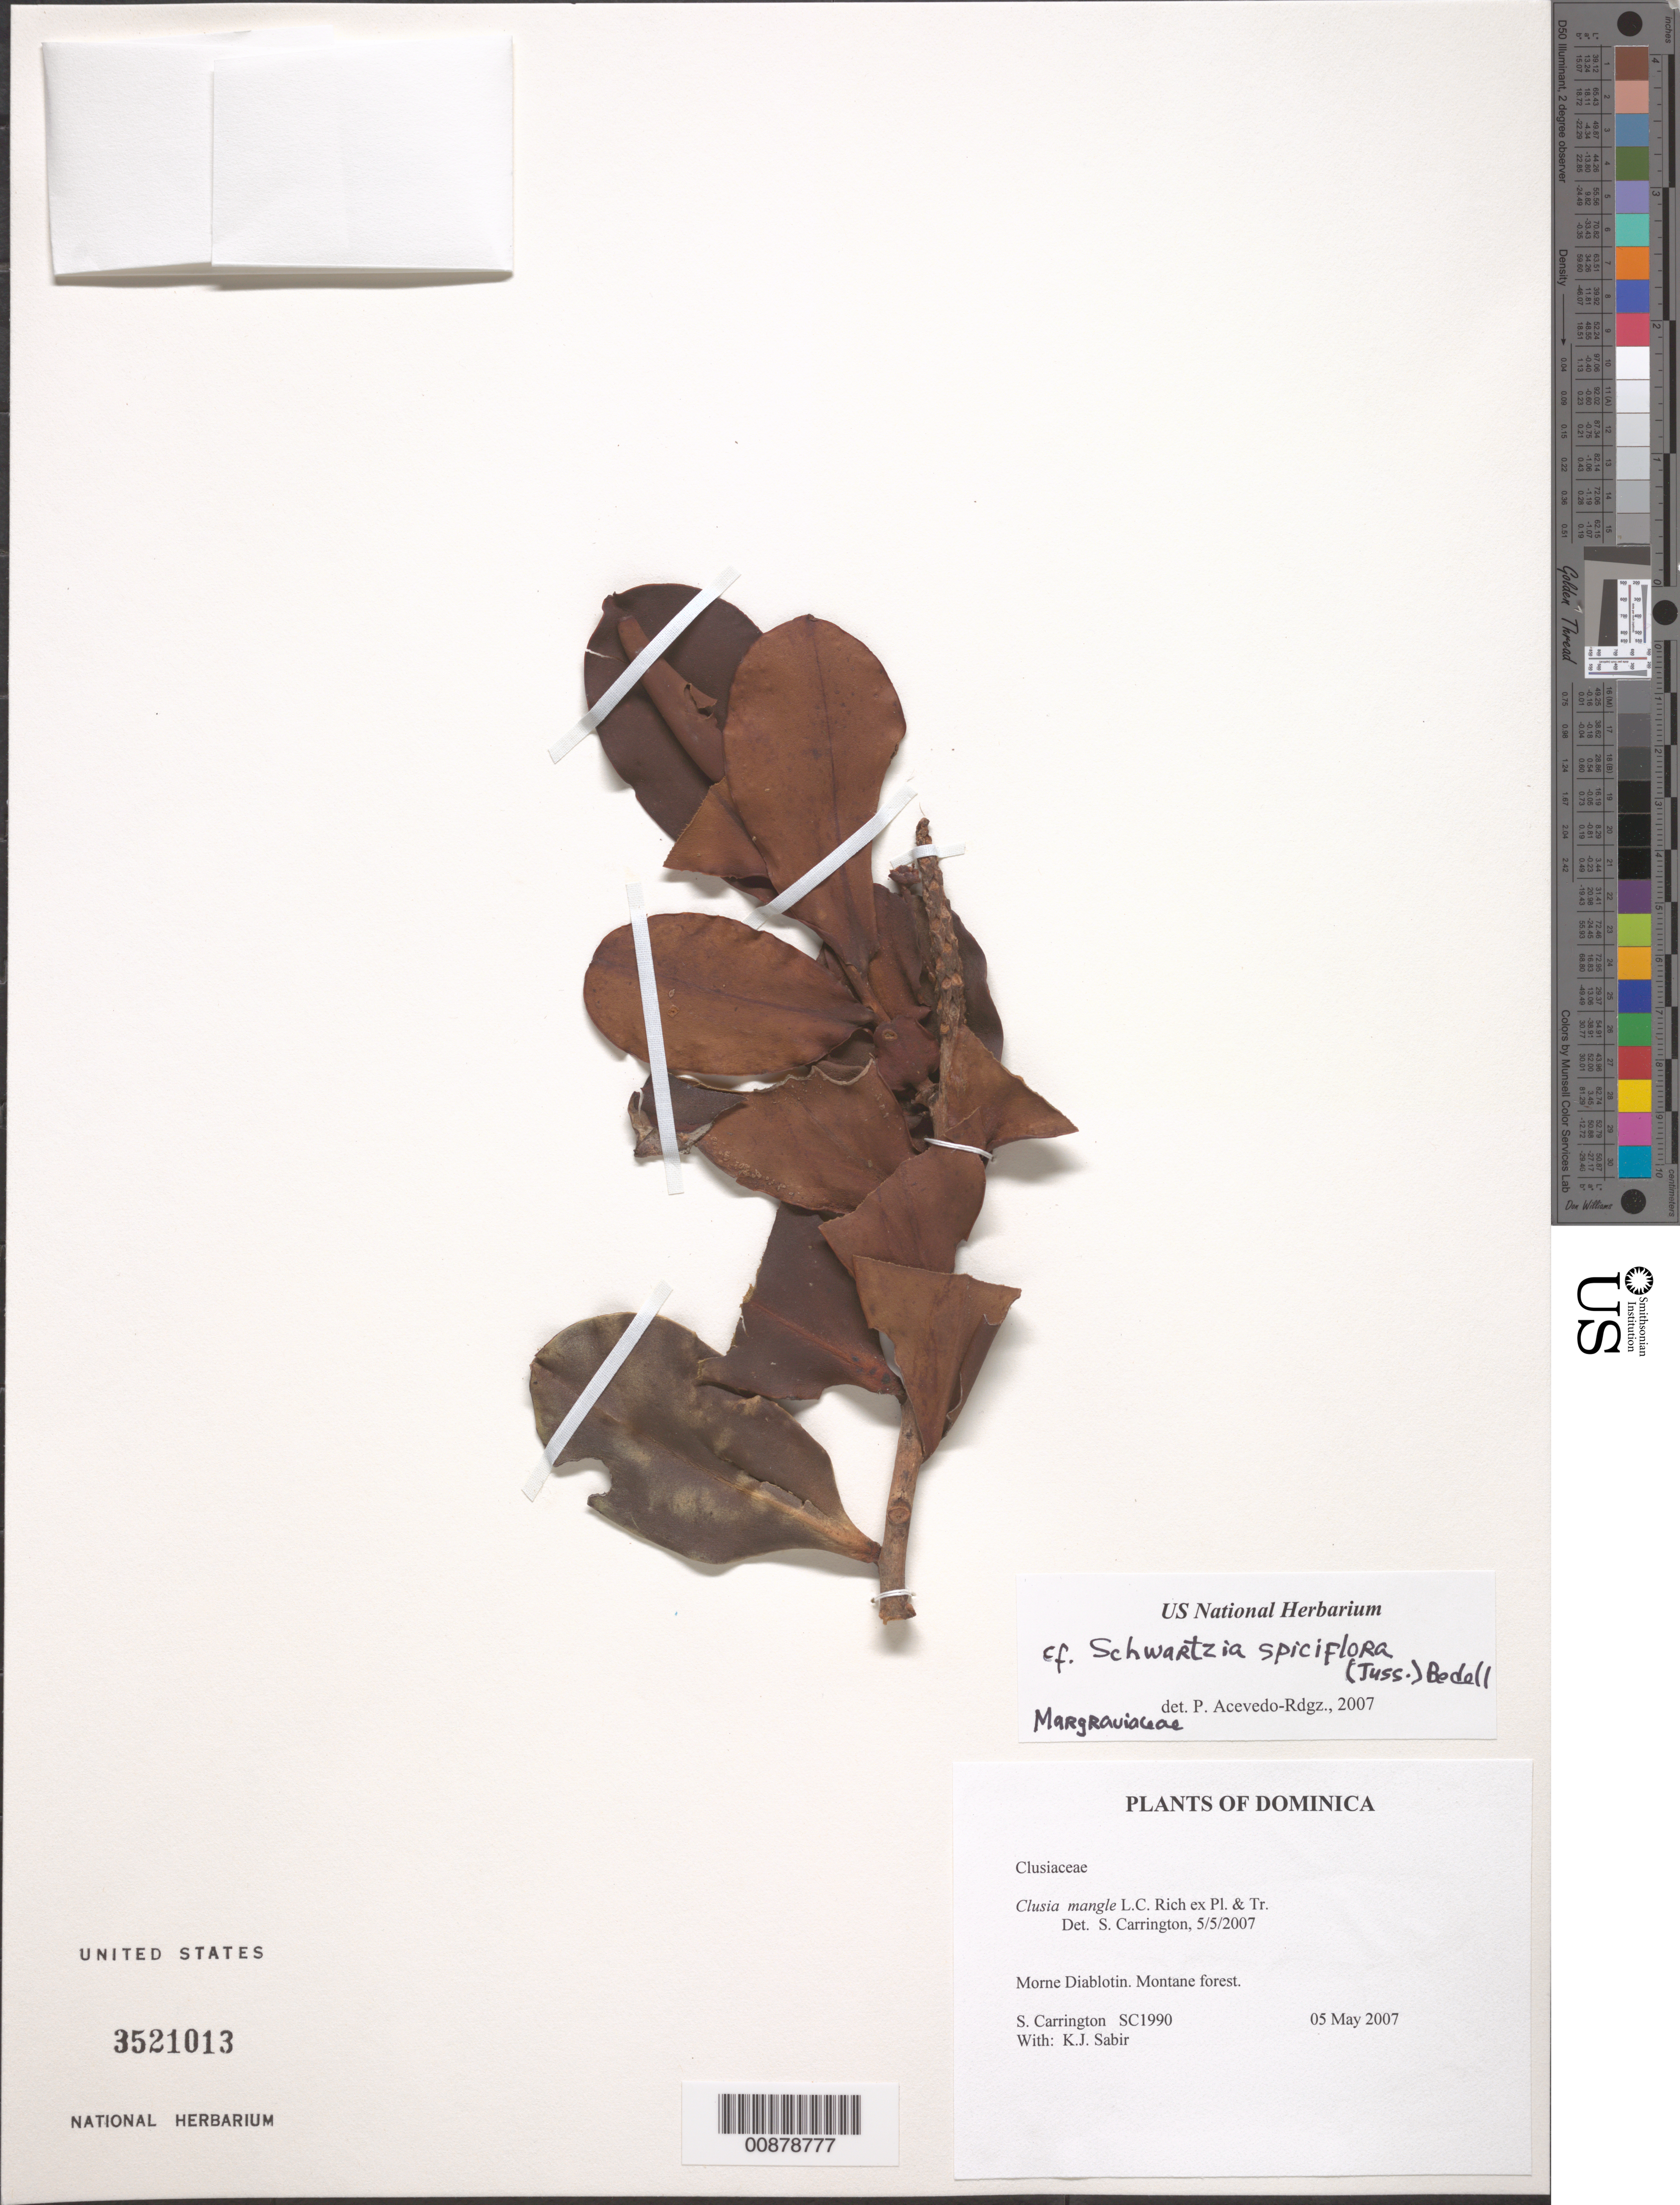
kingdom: Plantae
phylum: Tracheophyta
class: Magnoliopsida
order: Ericales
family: Marcgraviaceae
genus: Schwartzia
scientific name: Schwartzia spiciflora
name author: (Juss.) Bedell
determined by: Acevedo-Rodríguez, P., (BOT), Smithsonian Institution - National Museum of Natural History (UNITED STATES)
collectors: C. M. S. Carrington & K. Sabir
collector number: SC 1990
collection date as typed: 05 May 2007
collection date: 2007-05-05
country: Dominica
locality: Morne Diablotin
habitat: Montane forest.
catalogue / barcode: US 3521013